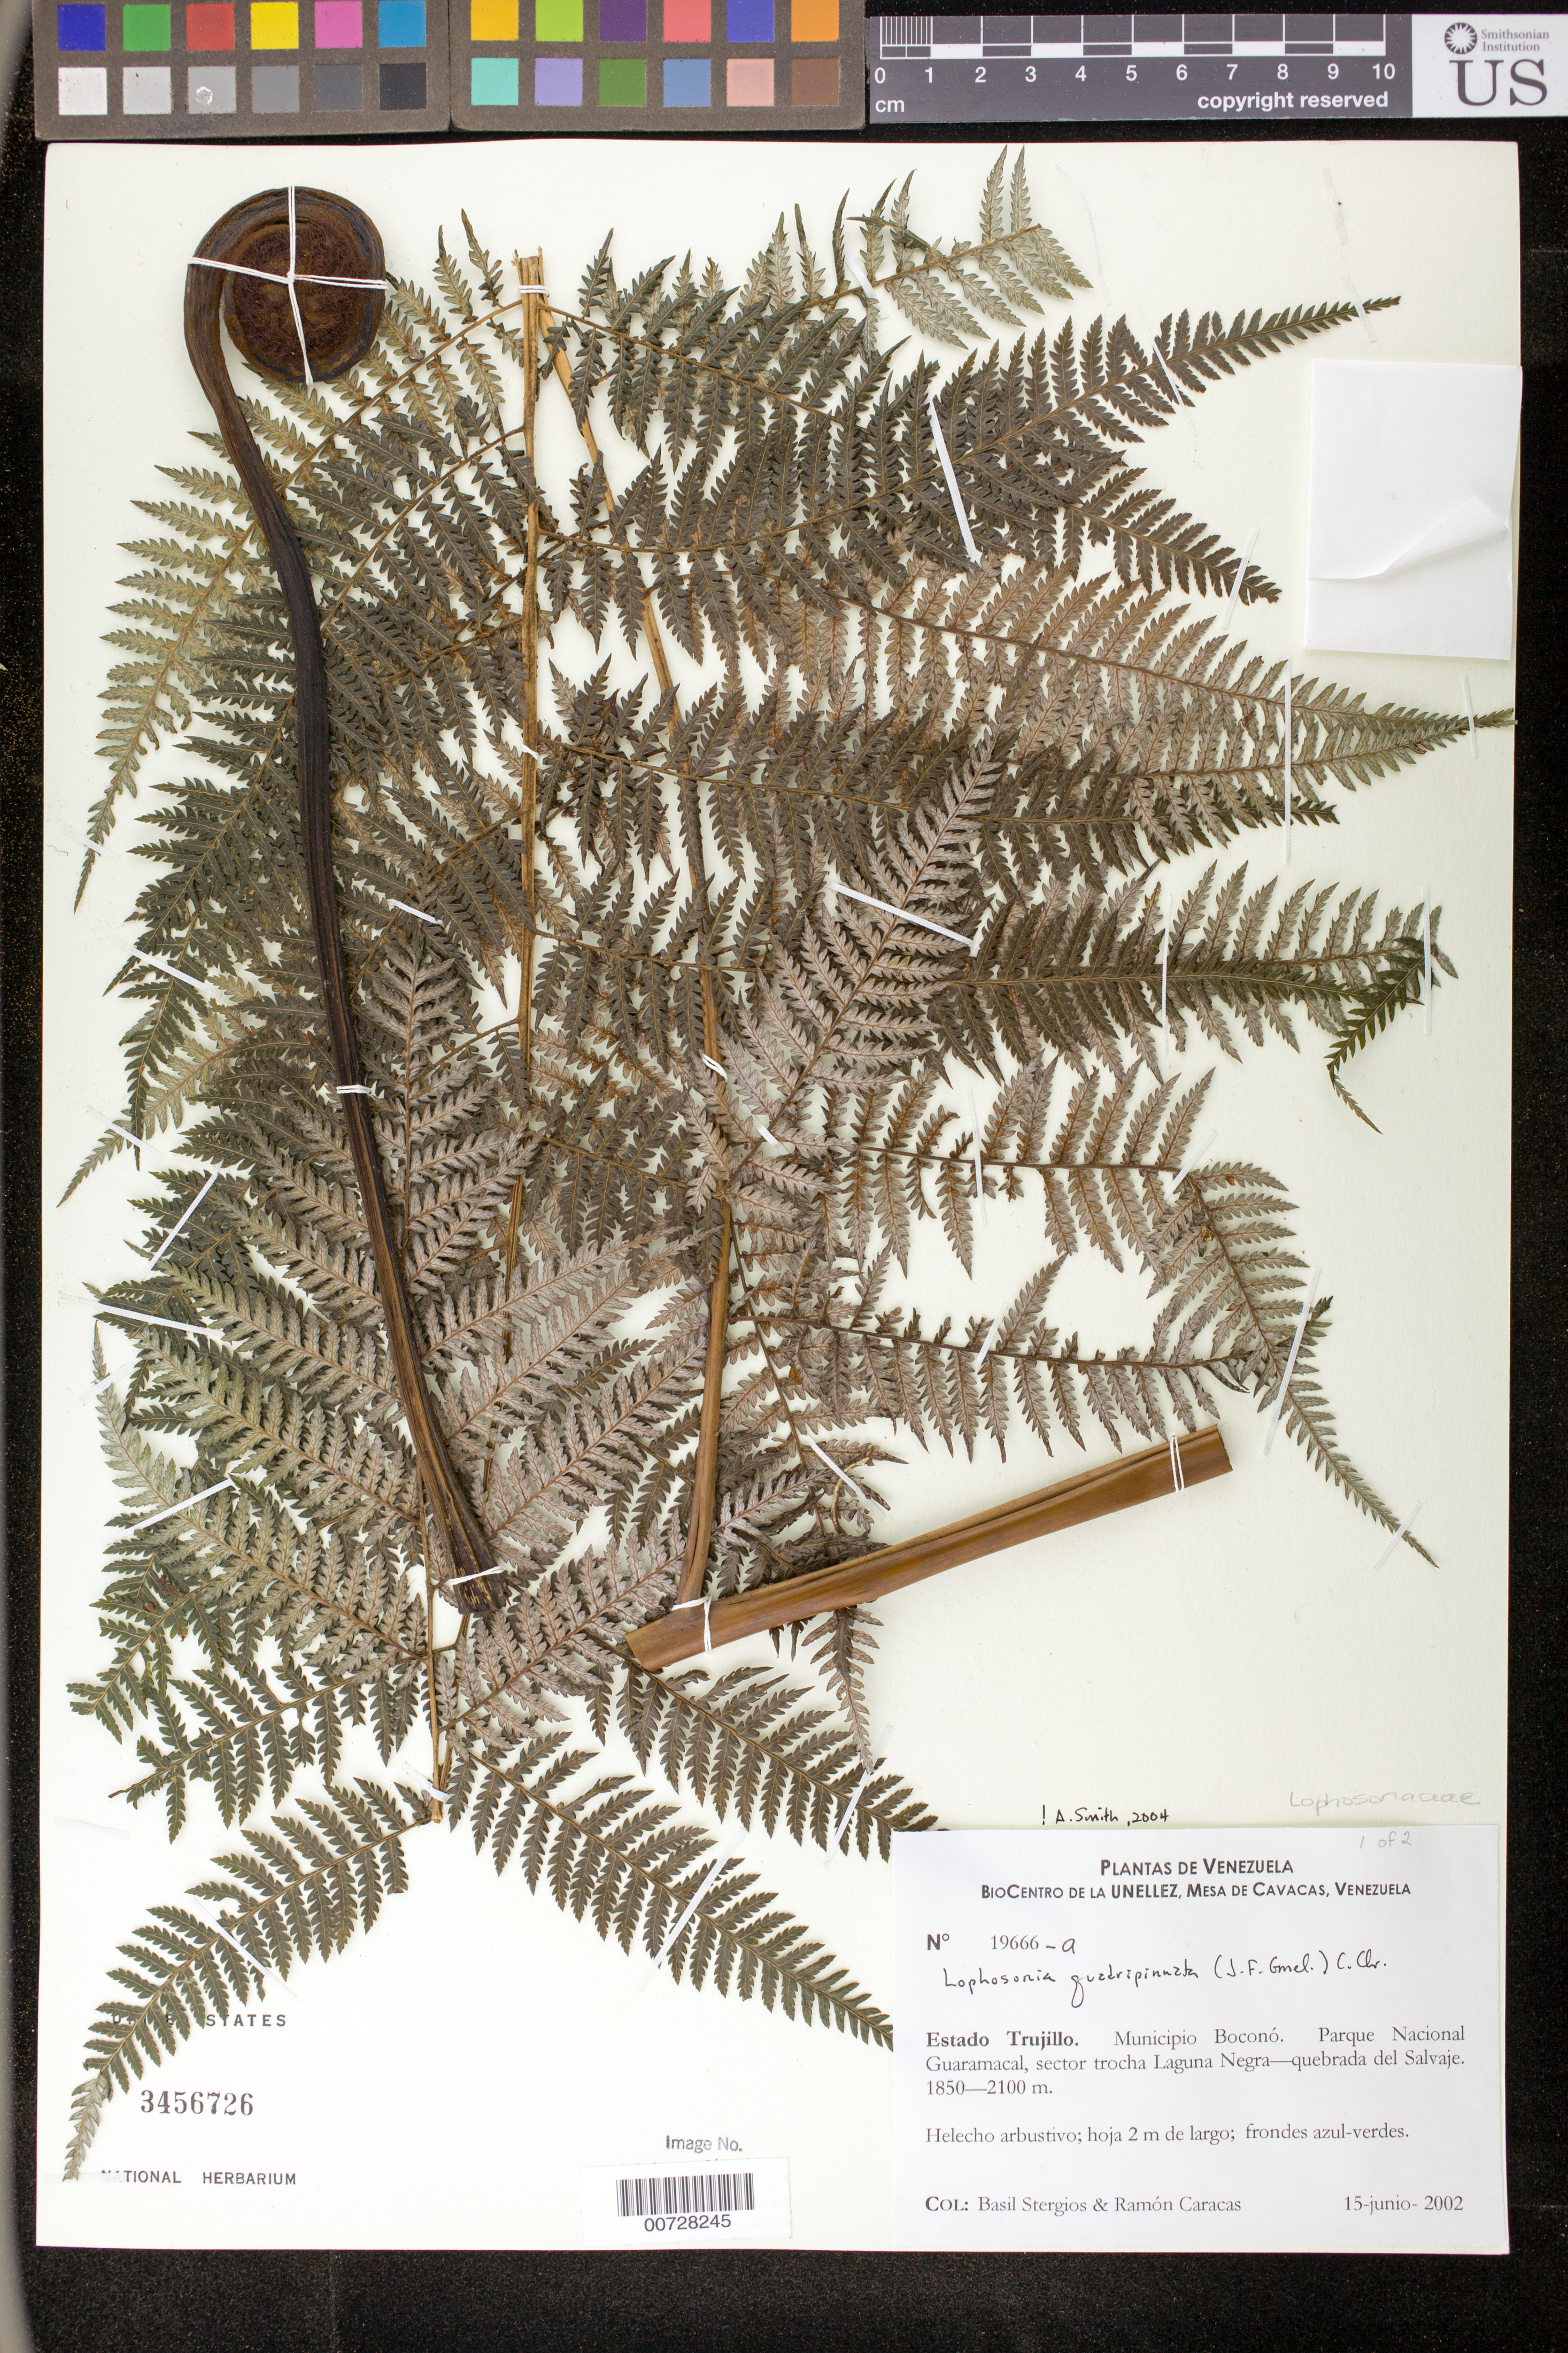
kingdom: Plantae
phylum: Tracheophyta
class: Polypodiopsida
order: Cyatheales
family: Dicksoniaceae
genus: Lophosoria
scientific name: Lophosoria quadripinnata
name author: (J.F. Gmel.) C. Chr.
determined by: Dorr, L. J., (BOT), Smithsonian Institution - National Museum of Natural History (UNITED STATES)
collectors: B. G. Stergios & R. Caracas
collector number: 19666A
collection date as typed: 15 Jun 2002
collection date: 2002-06-15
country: Venezuela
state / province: Trujillo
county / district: Boconó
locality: Parque Nacional Guaramacal, sector trocha Laguna Negra - quebrada del Salvaje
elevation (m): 1850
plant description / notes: PORT, US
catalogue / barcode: US 3456726